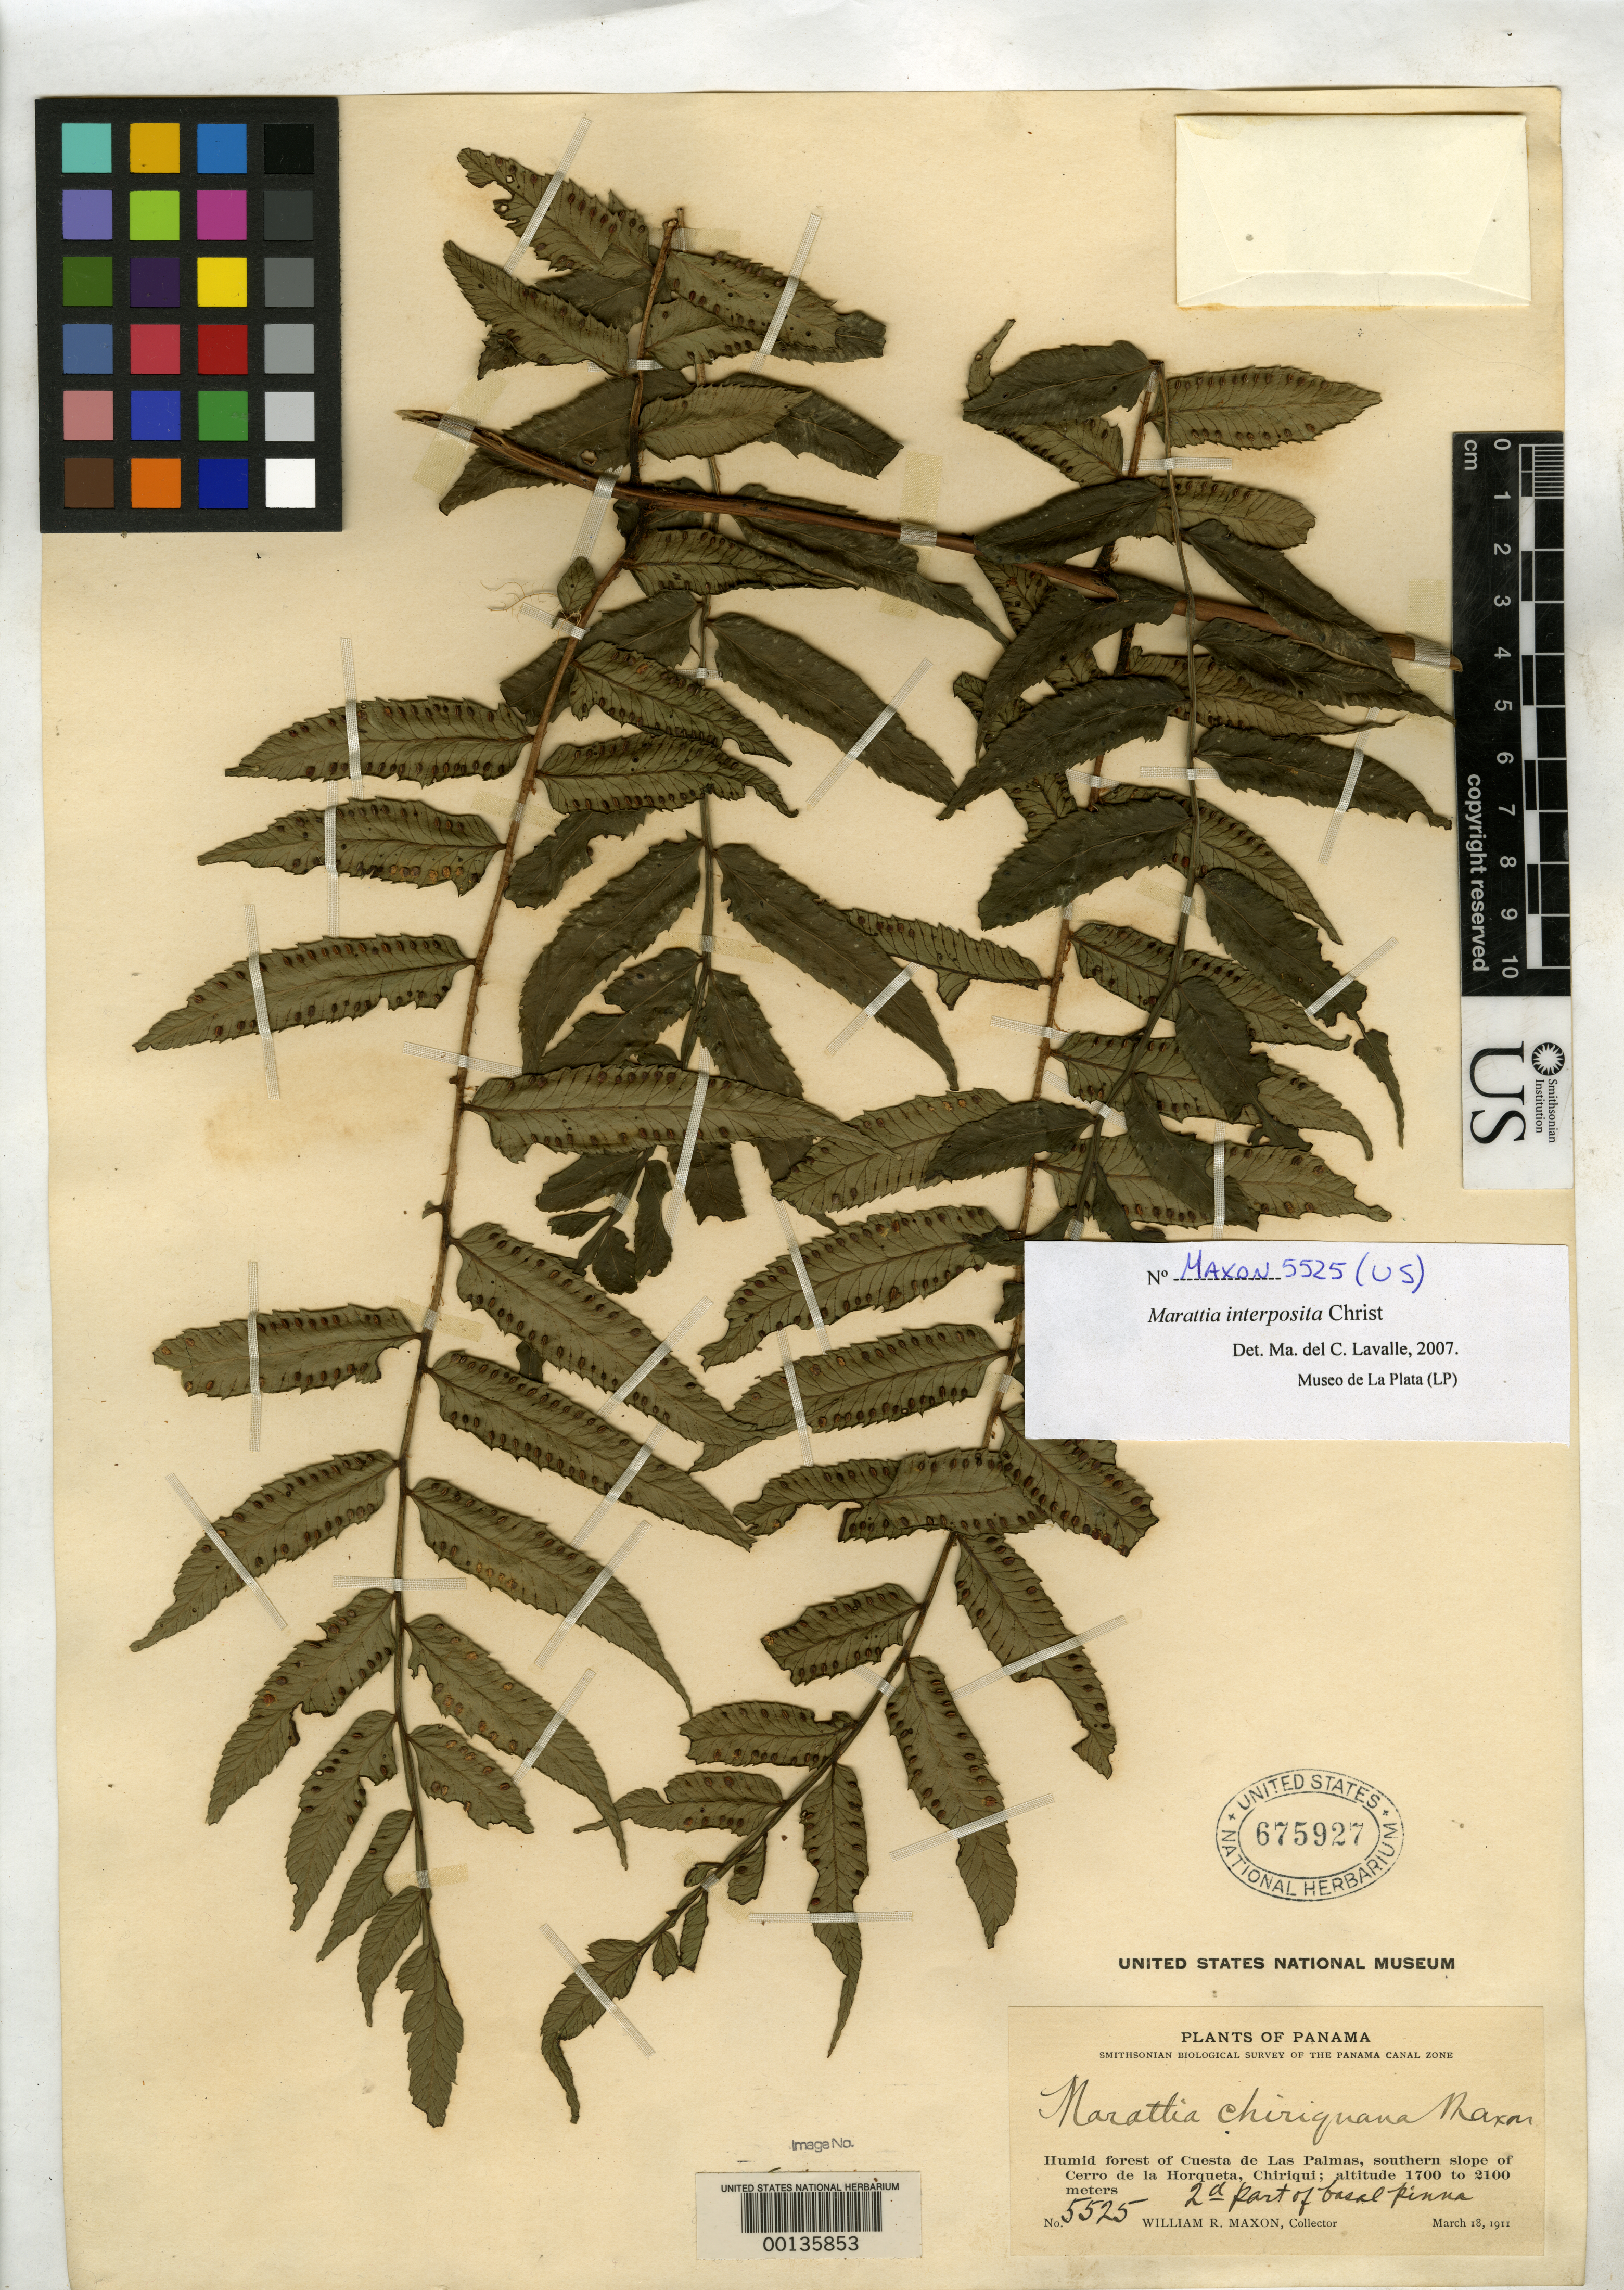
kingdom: Plantae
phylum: Tracheophyta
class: Polypodiopsida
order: Marattiales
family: Marattiaceae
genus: Marattia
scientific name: Marattia chiricana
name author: Maxon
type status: Holotype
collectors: W. R. Maxon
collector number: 5525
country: Panama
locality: NW of Boquete towards Parque Nacional Volcan Baru.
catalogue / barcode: US 675927